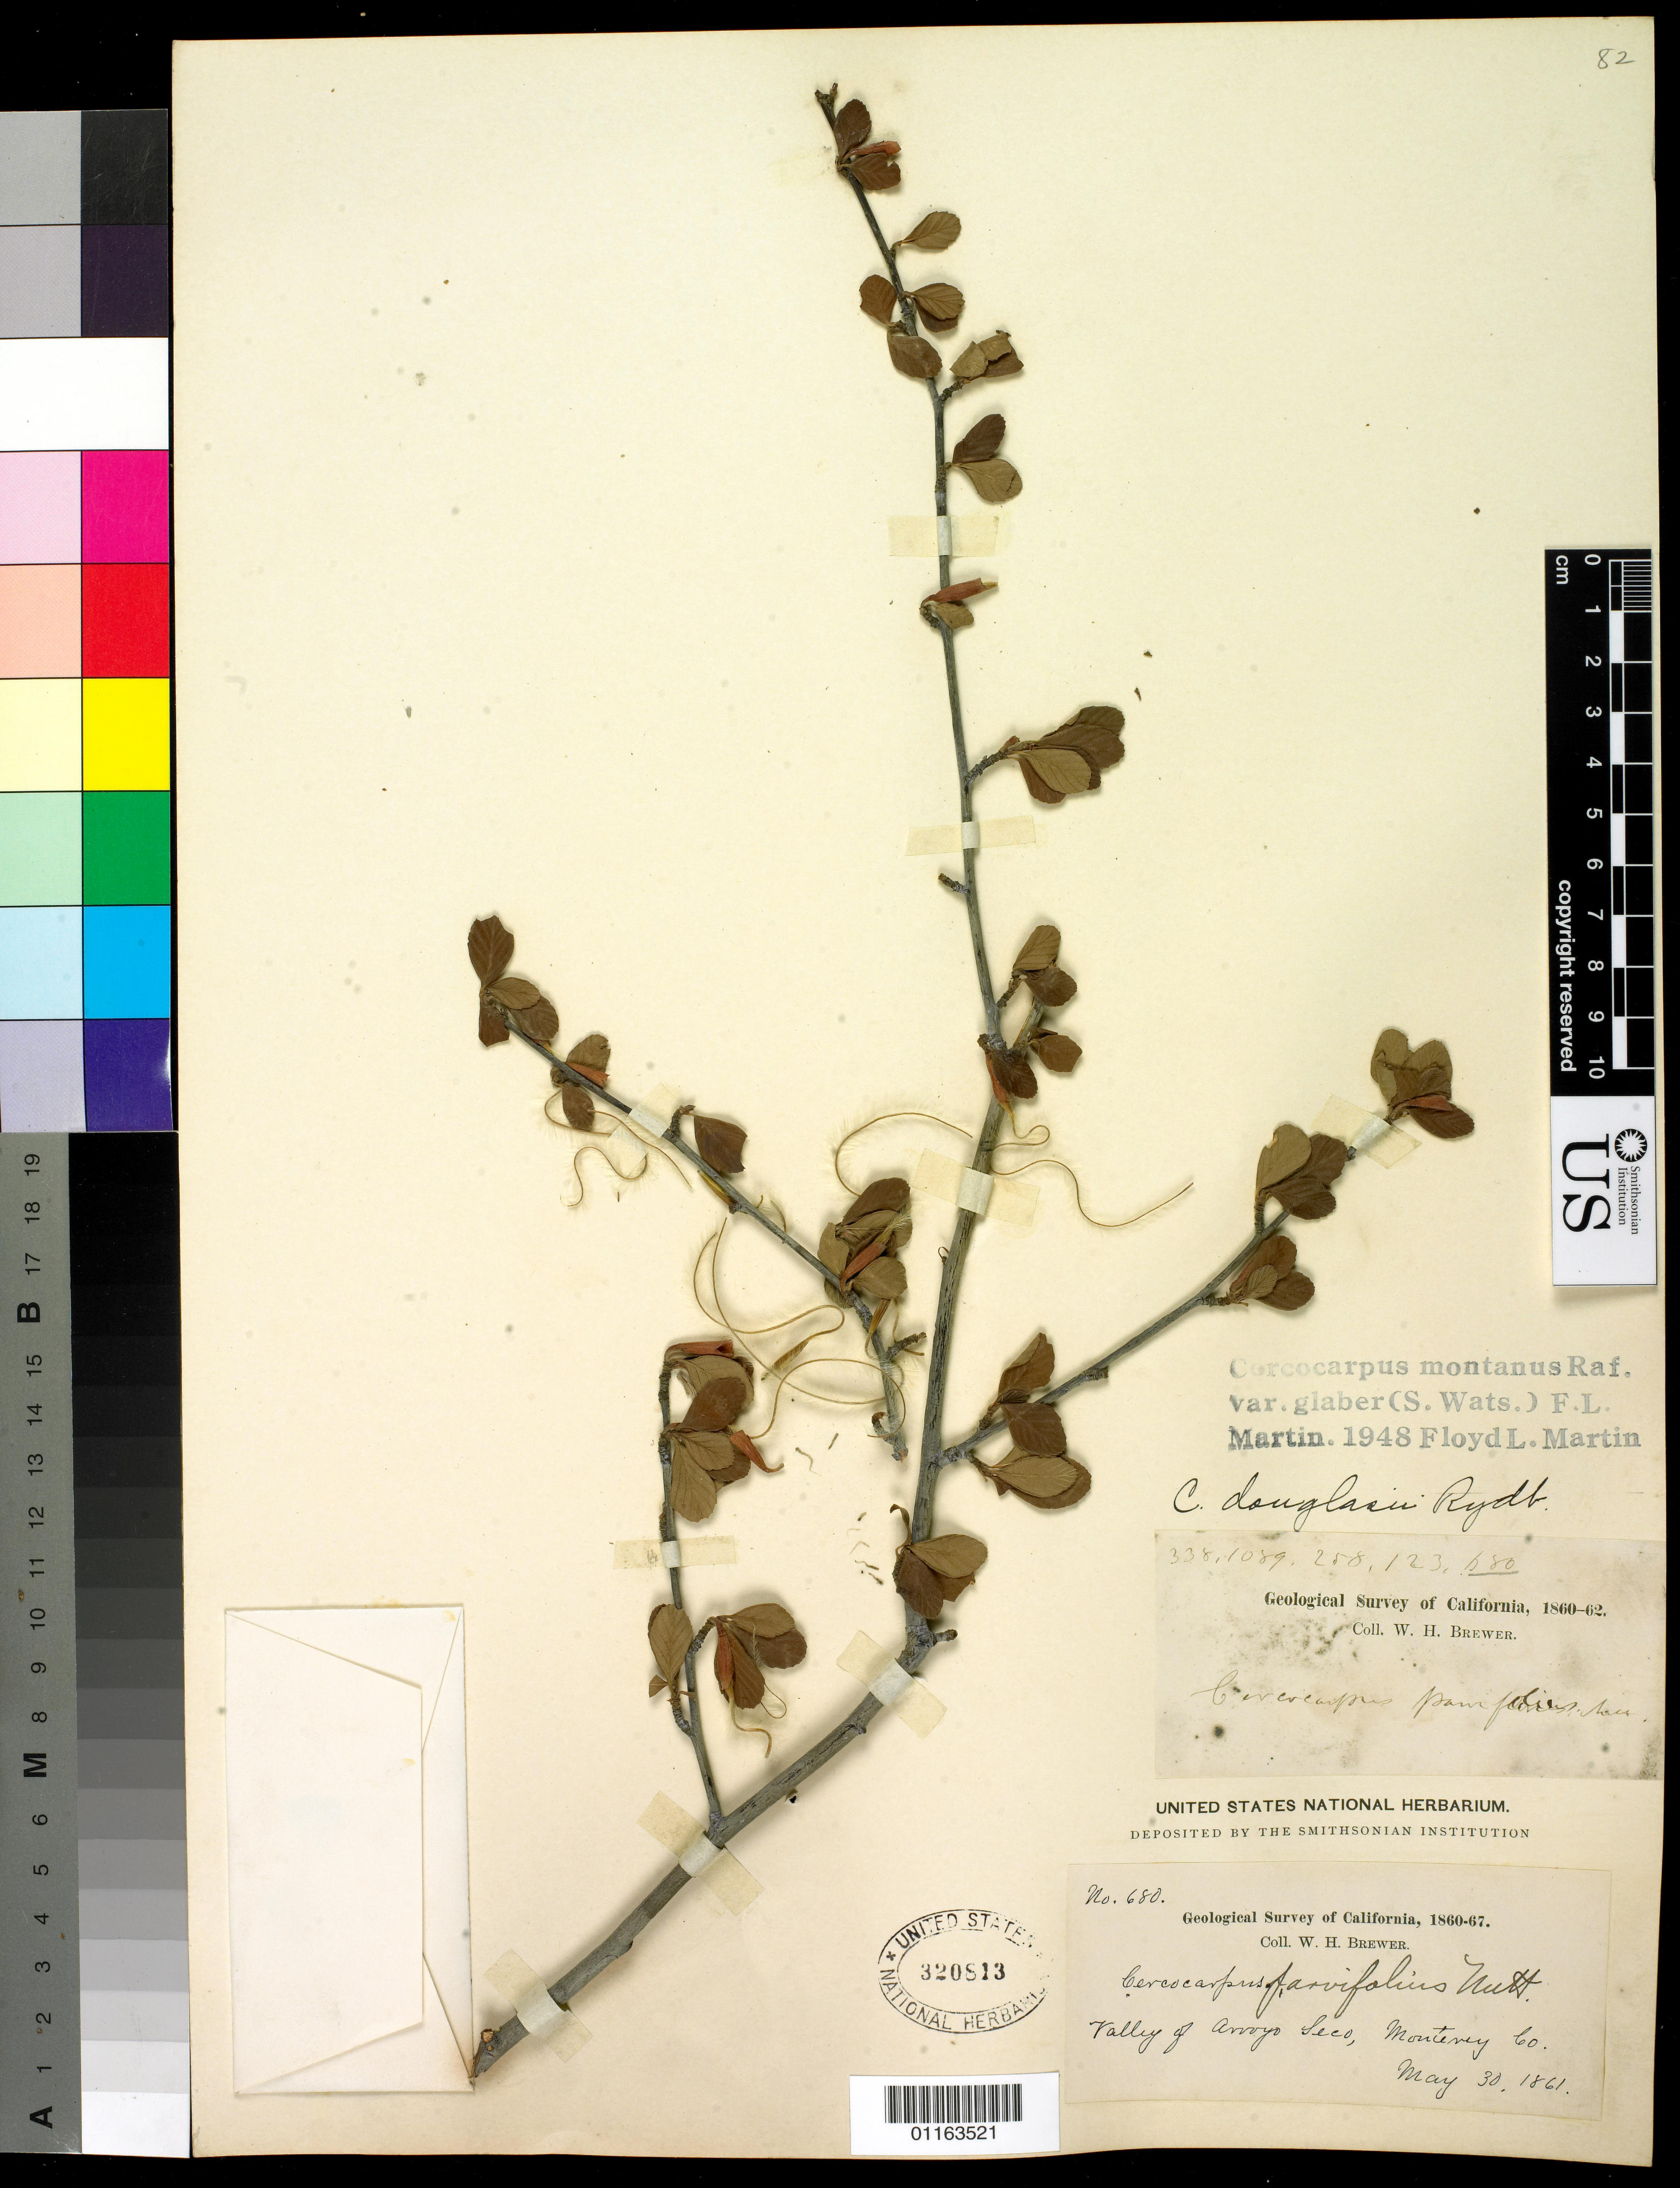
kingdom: Plantae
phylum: Tracheophyta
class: Magnoliopsida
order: Rosales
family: Rosaceae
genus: Cercocarpus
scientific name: Cercocarpus montanus var. glaber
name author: (S. Watson) F.L. Martin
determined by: Martin, F. L.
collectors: W. H. Brewer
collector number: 680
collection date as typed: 30 May 1861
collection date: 1861-05-30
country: United States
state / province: California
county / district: Monterey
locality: Valley of Arroyo Seco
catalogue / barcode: US 320813